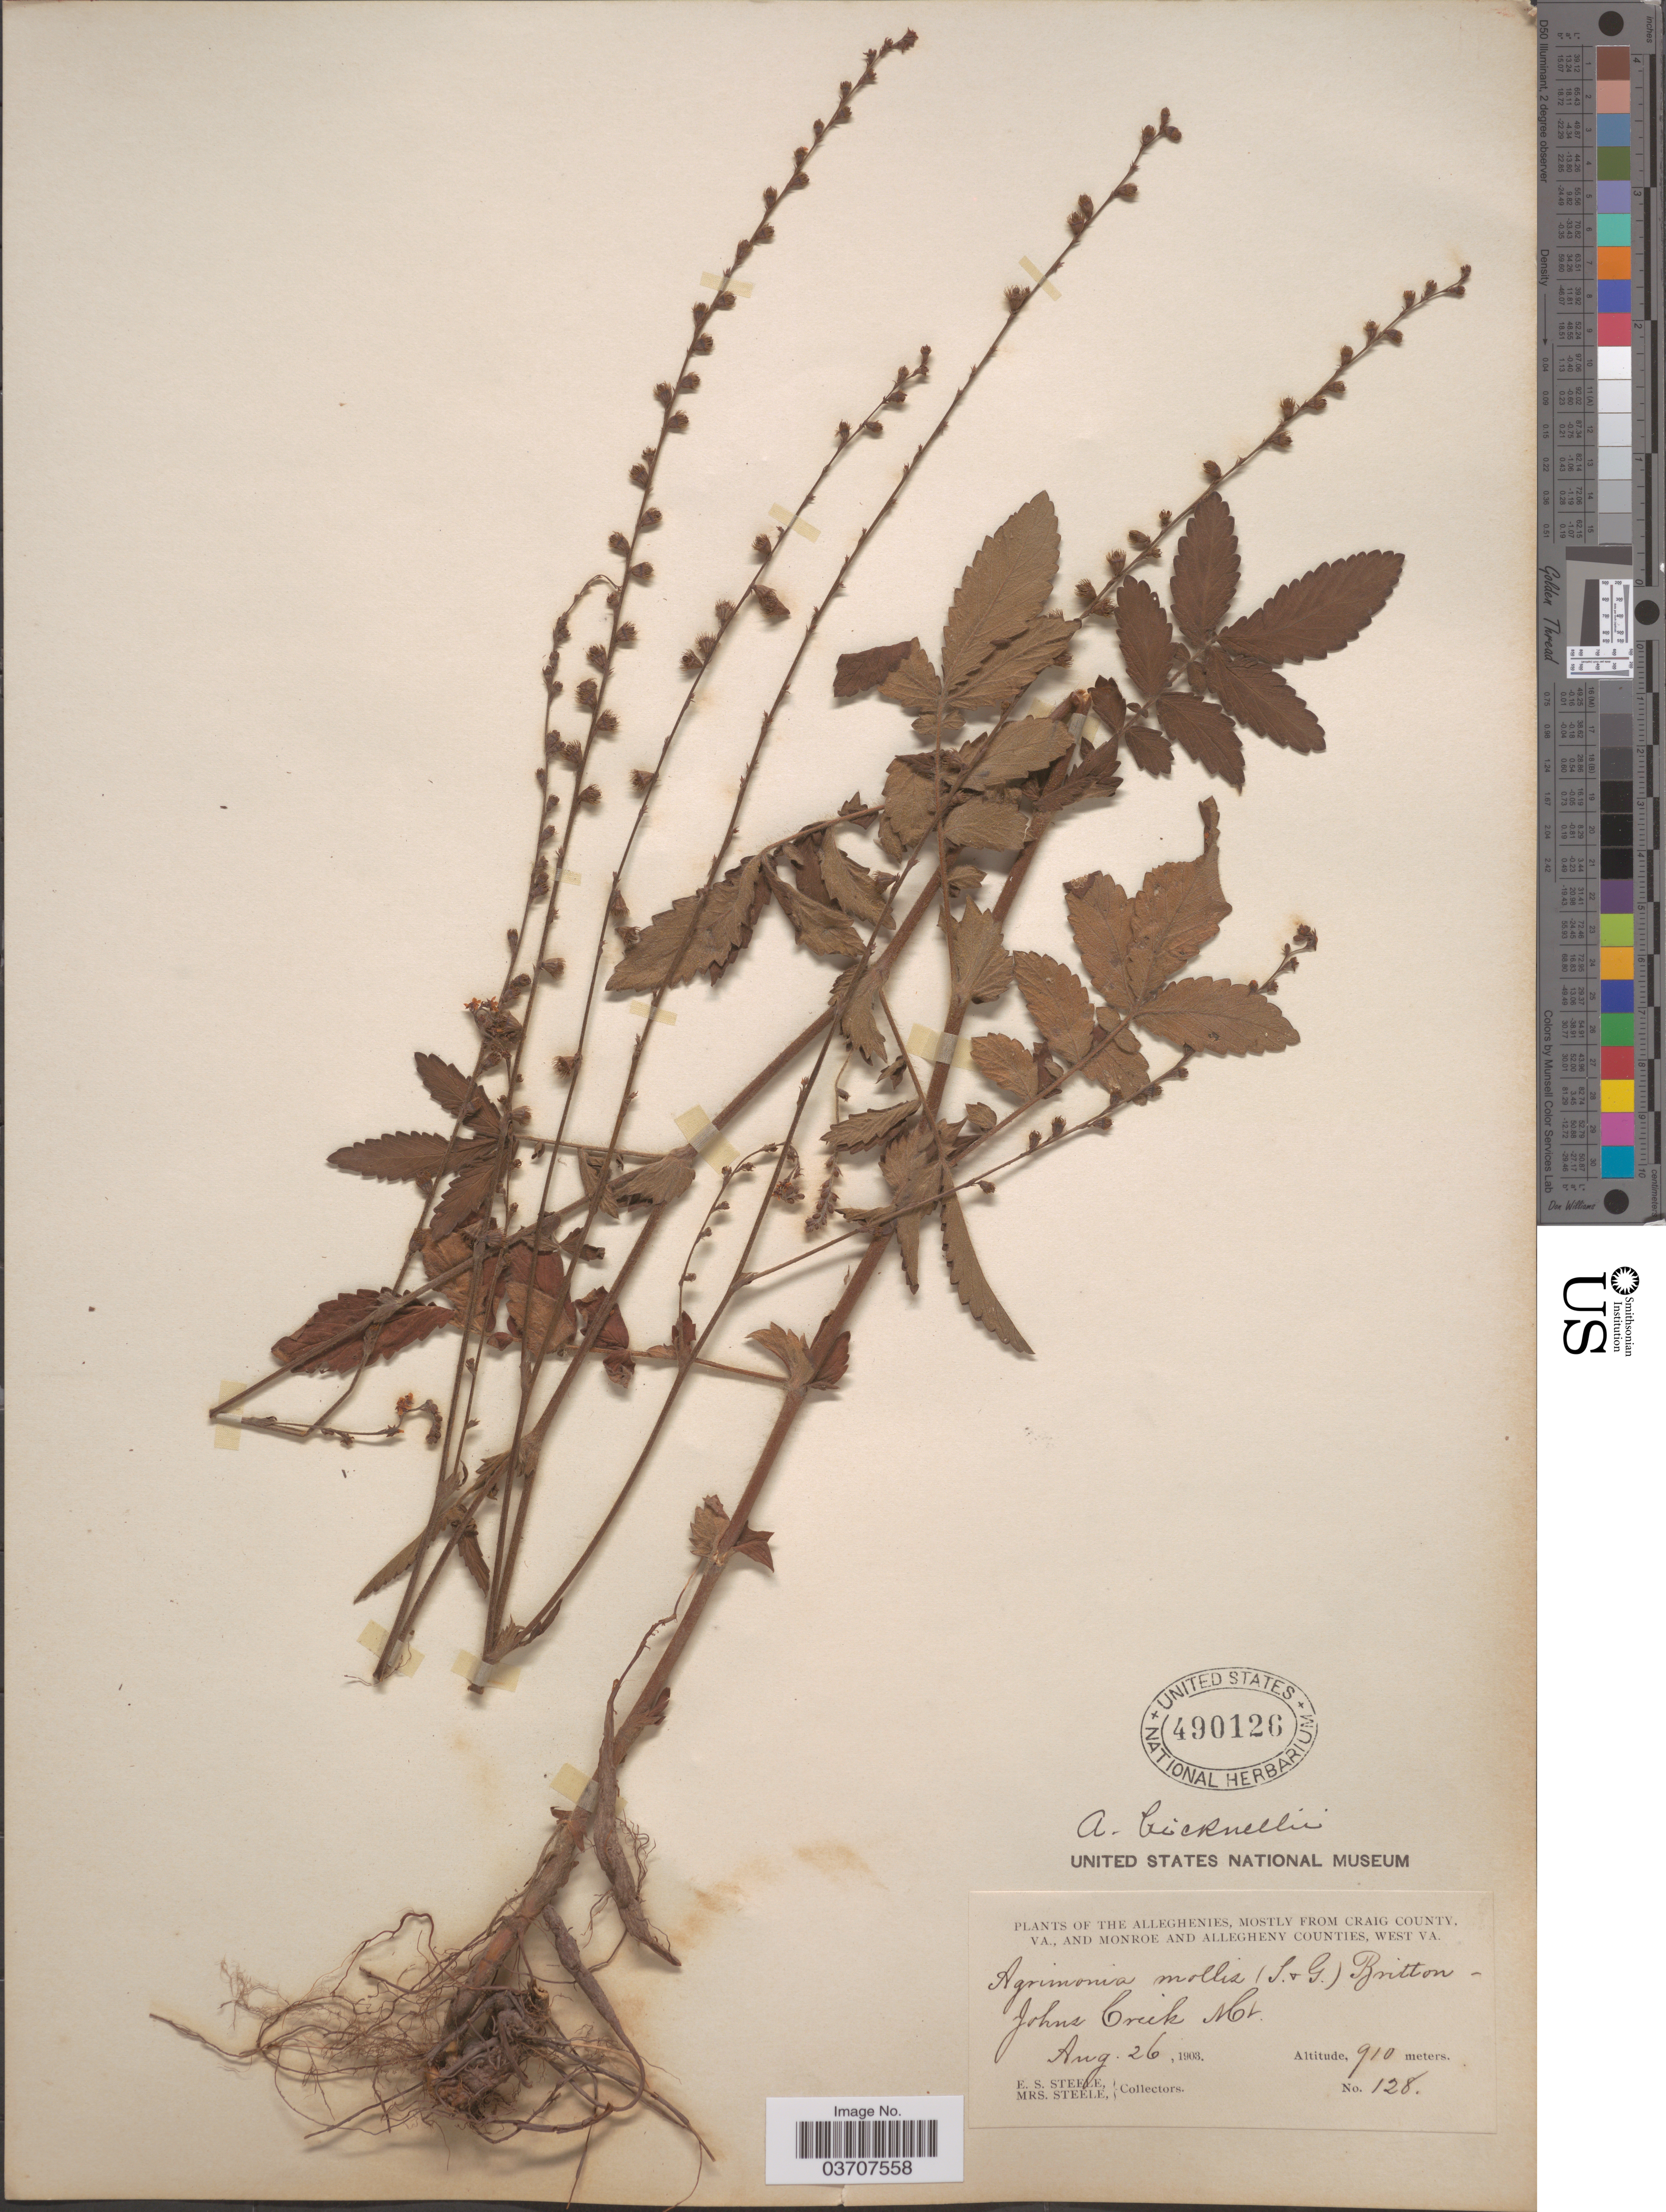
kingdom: Plantae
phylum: Tracheophyta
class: Magnoliopsida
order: Rosales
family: Rosaceae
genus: Agrimonia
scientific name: Agrimonia bicknellii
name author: (Kearney) Rydb.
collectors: E. Steele & Mrs. E. S. Steele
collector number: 128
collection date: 1903-08-26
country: United States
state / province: Virginia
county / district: Craig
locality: The Alleghenies, mostly from Craig County, Va., and Monroe and Allegheny Counties, West Va. Johns Creek Mt.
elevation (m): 910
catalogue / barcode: US 490126